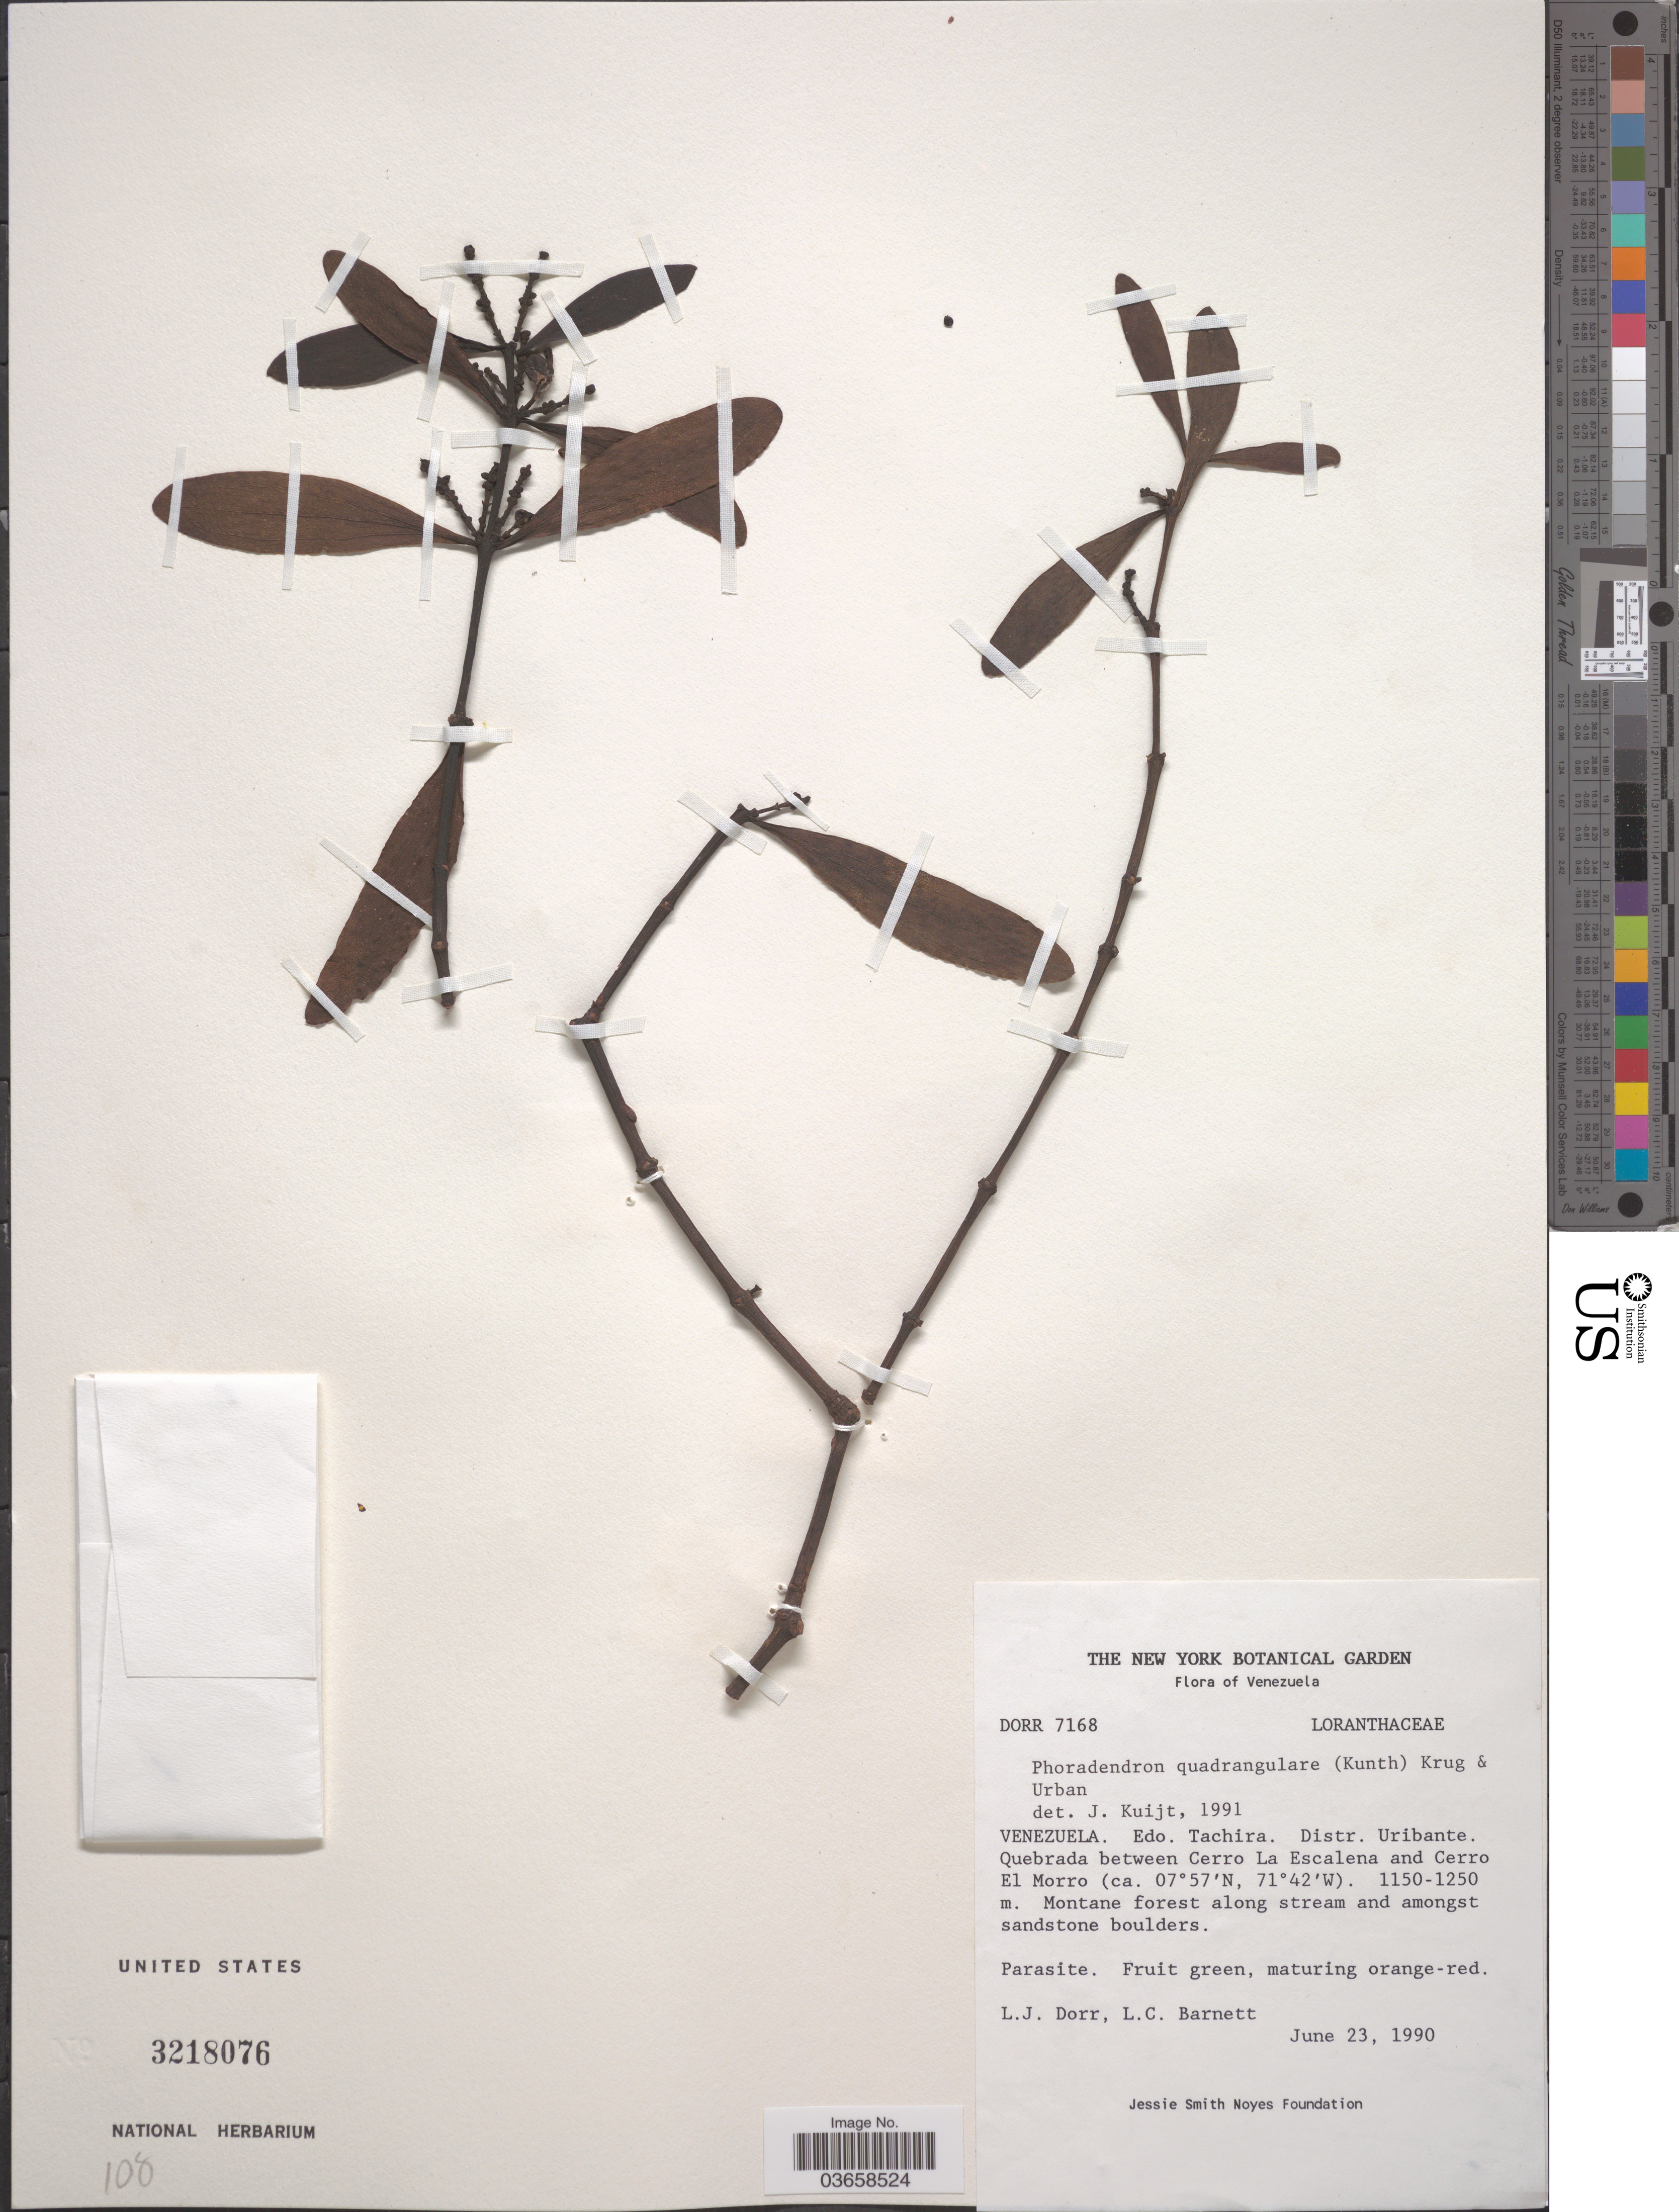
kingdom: Plantae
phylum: Tracheophyta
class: Magnoliopsida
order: Santalales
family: Viscaceae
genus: Phoradendron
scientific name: Phoradendron quadrangulare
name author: (Kunth) Griseb.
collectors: L. J. Dorr & L. C. Barnett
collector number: DORR7168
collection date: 1990-06-23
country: Venezuela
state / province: Táchira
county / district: Uribante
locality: Quebrada between Cerro La Escalena and Cerro El Morro.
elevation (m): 1150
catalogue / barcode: US 3218076